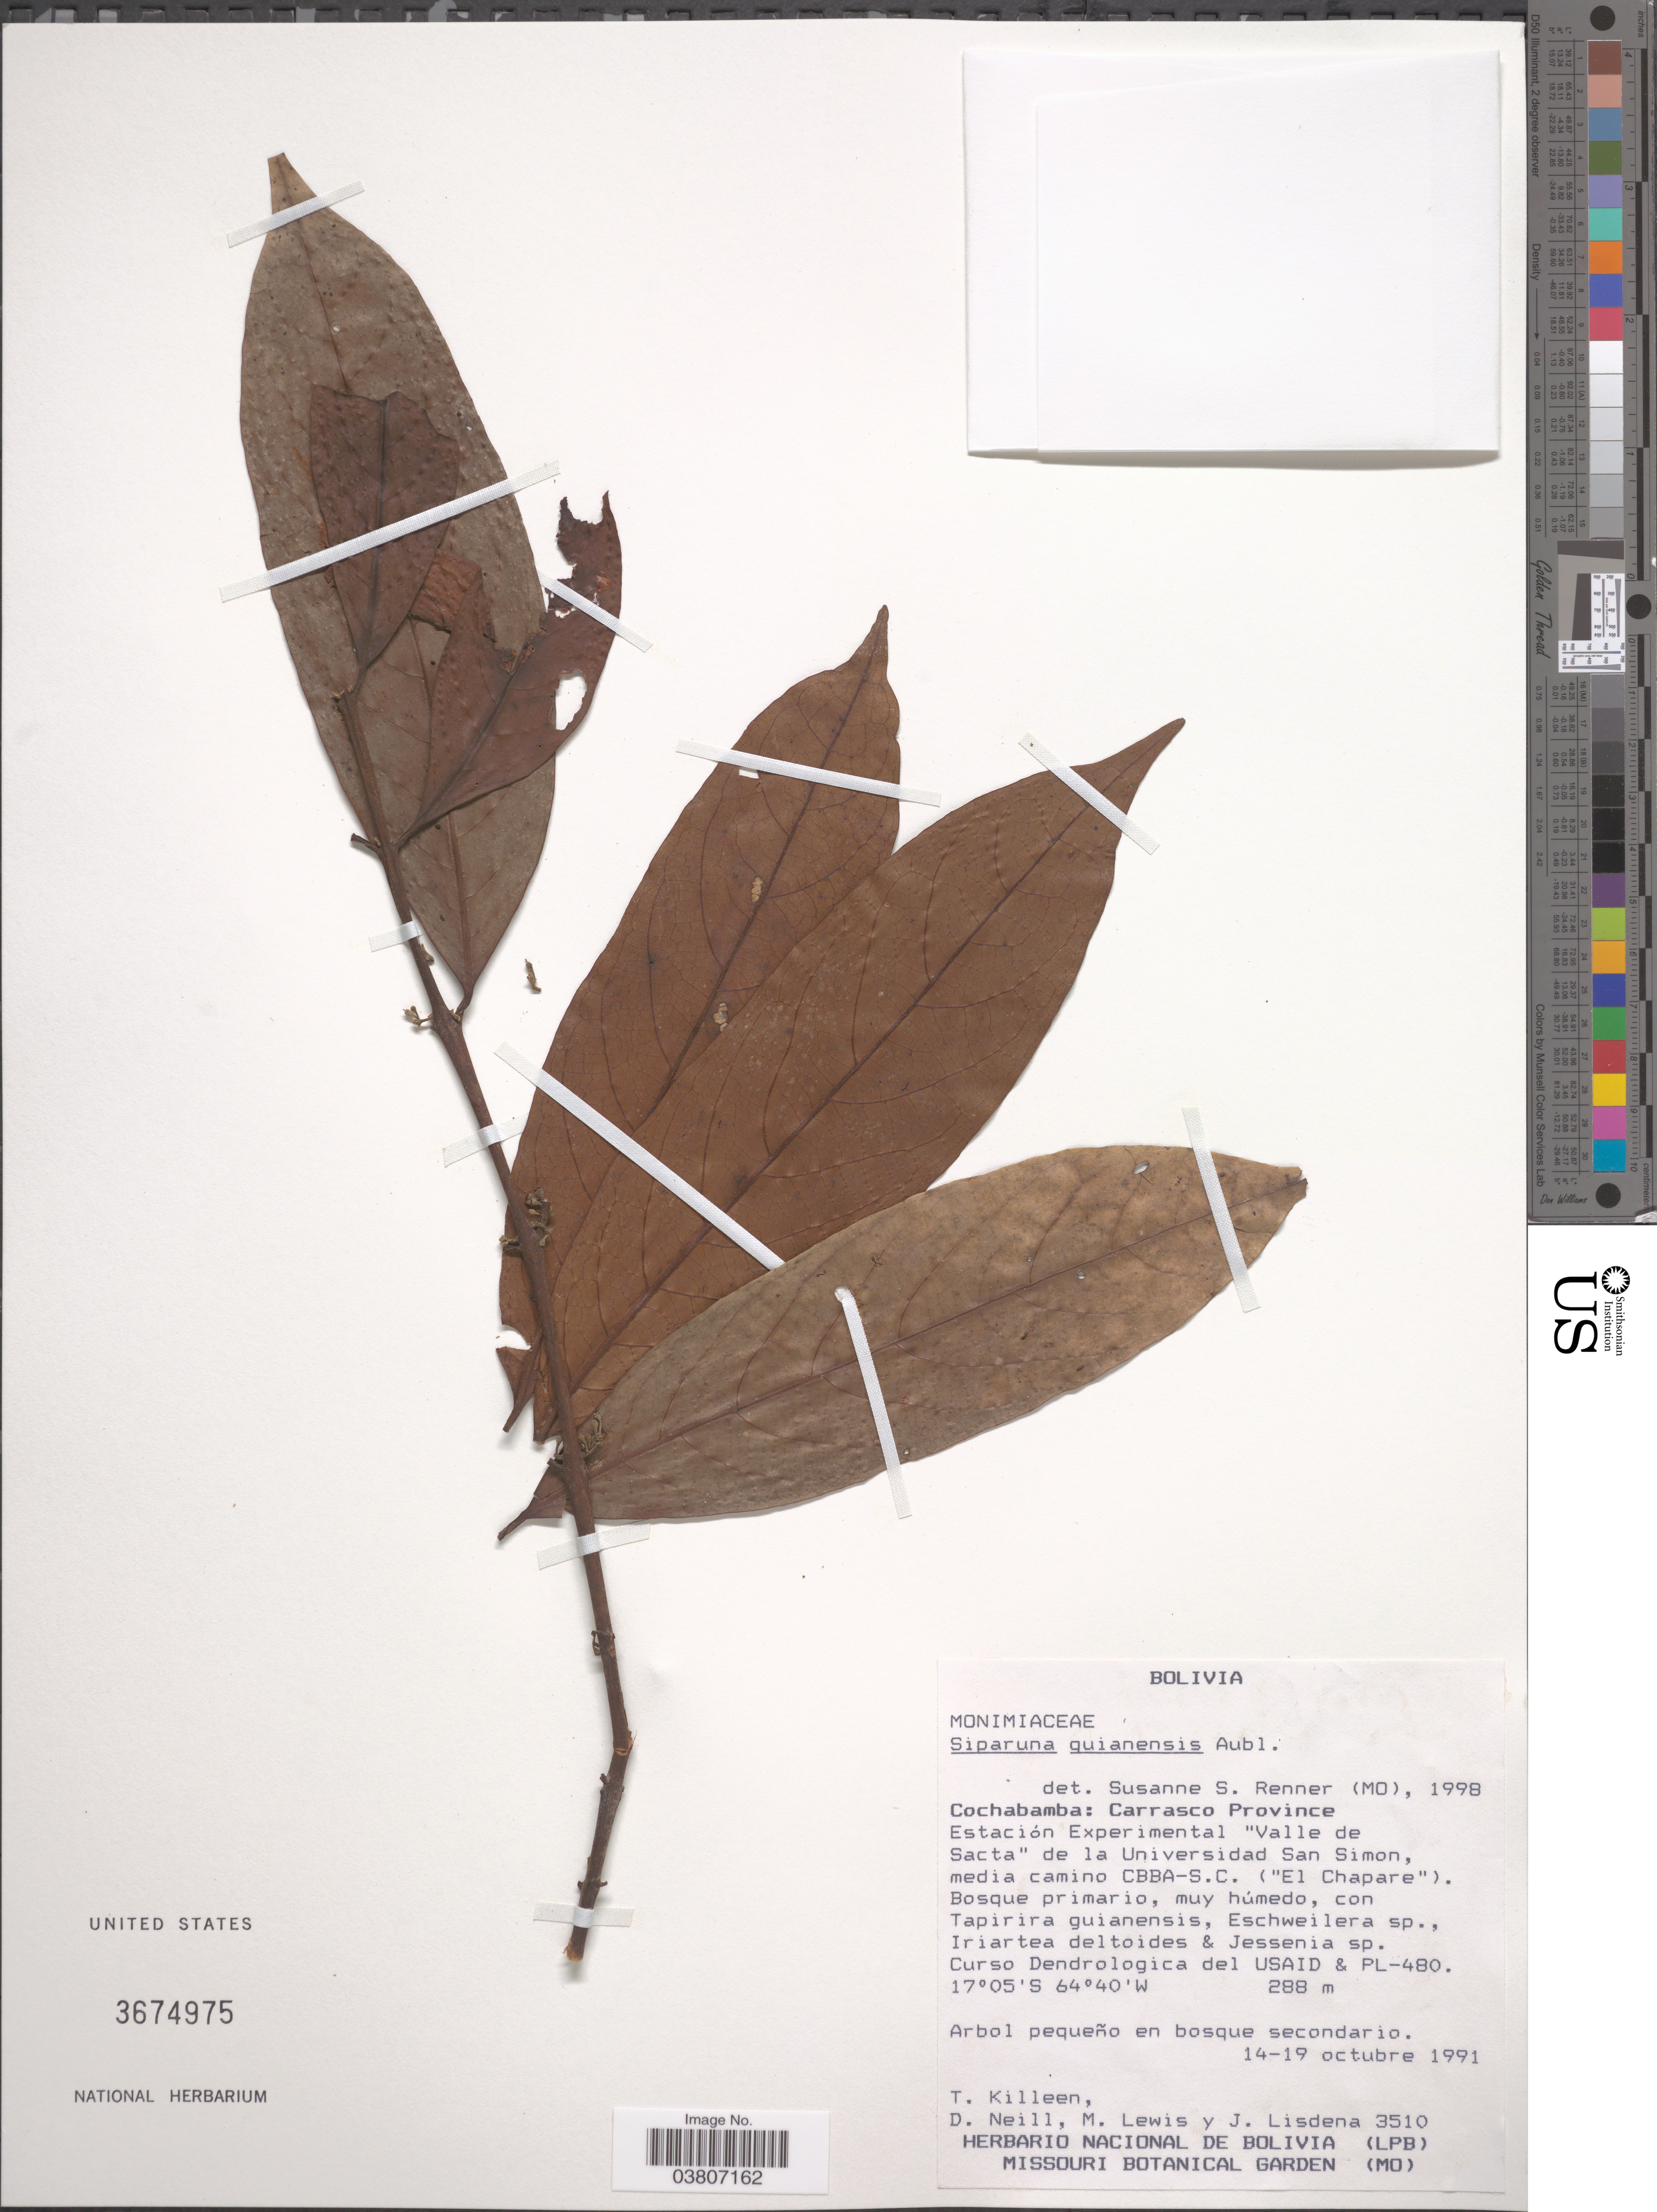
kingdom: Plantae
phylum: Tracheophyta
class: Magnoliopsida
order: Laurales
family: Siparunaceae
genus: Siparuna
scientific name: Siparuna guianensis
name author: Aubl.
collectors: T. J. Killeen, D. Neill, M. Lewis & J. Lisdena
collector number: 3510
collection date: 1991-10-14/1991-10-19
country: Bolivia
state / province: Cochabamba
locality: Carrasco Province. Estación Experimental "Valle de Sacta" de la Universidad San Simon, media camino CBBA-S.C. ("El Chapare").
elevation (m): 288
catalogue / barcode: US 3674975